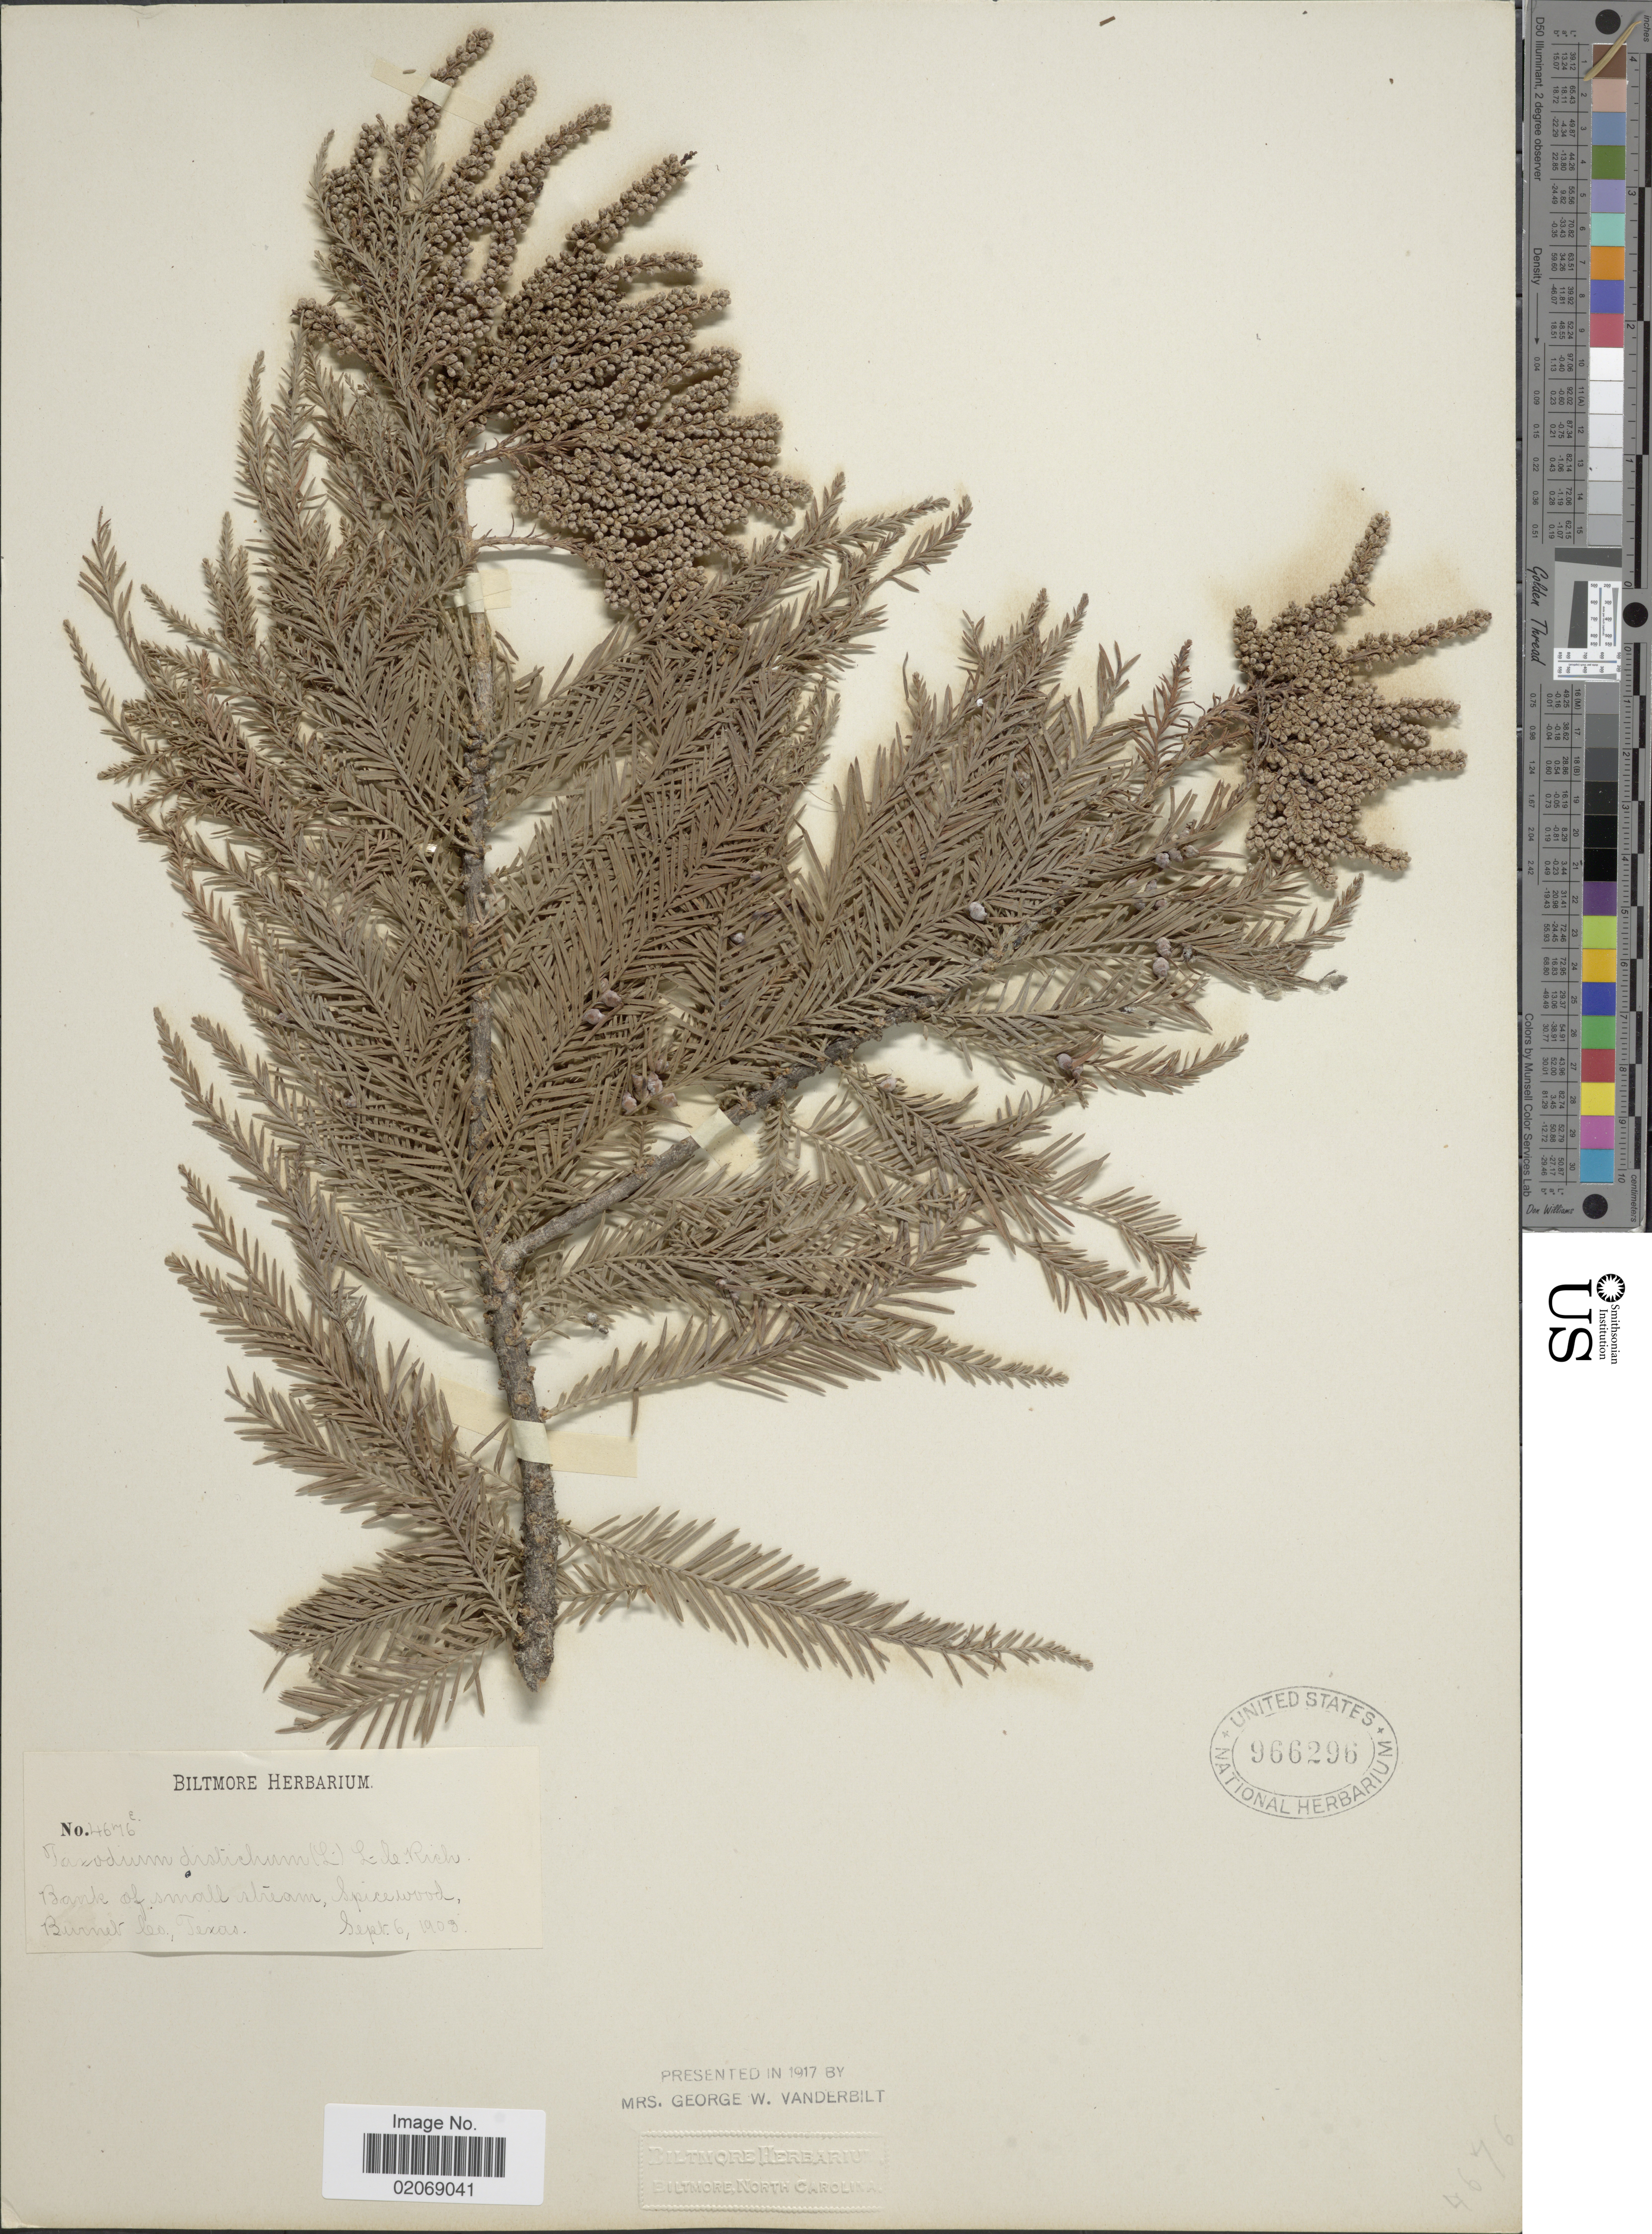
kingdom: Plantae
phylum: Tracheophyta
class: Pinopsida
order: Pinales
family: Cupressaceae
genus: Taxodium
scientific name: Taxodium distichum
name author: (L.) Rich.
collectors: ex herb. Biltmore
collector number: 467e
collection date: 1909-09-06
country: United States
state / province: Texas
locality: Bank of small stream, Spicewood, Burnet Co.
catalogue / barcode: US 966296